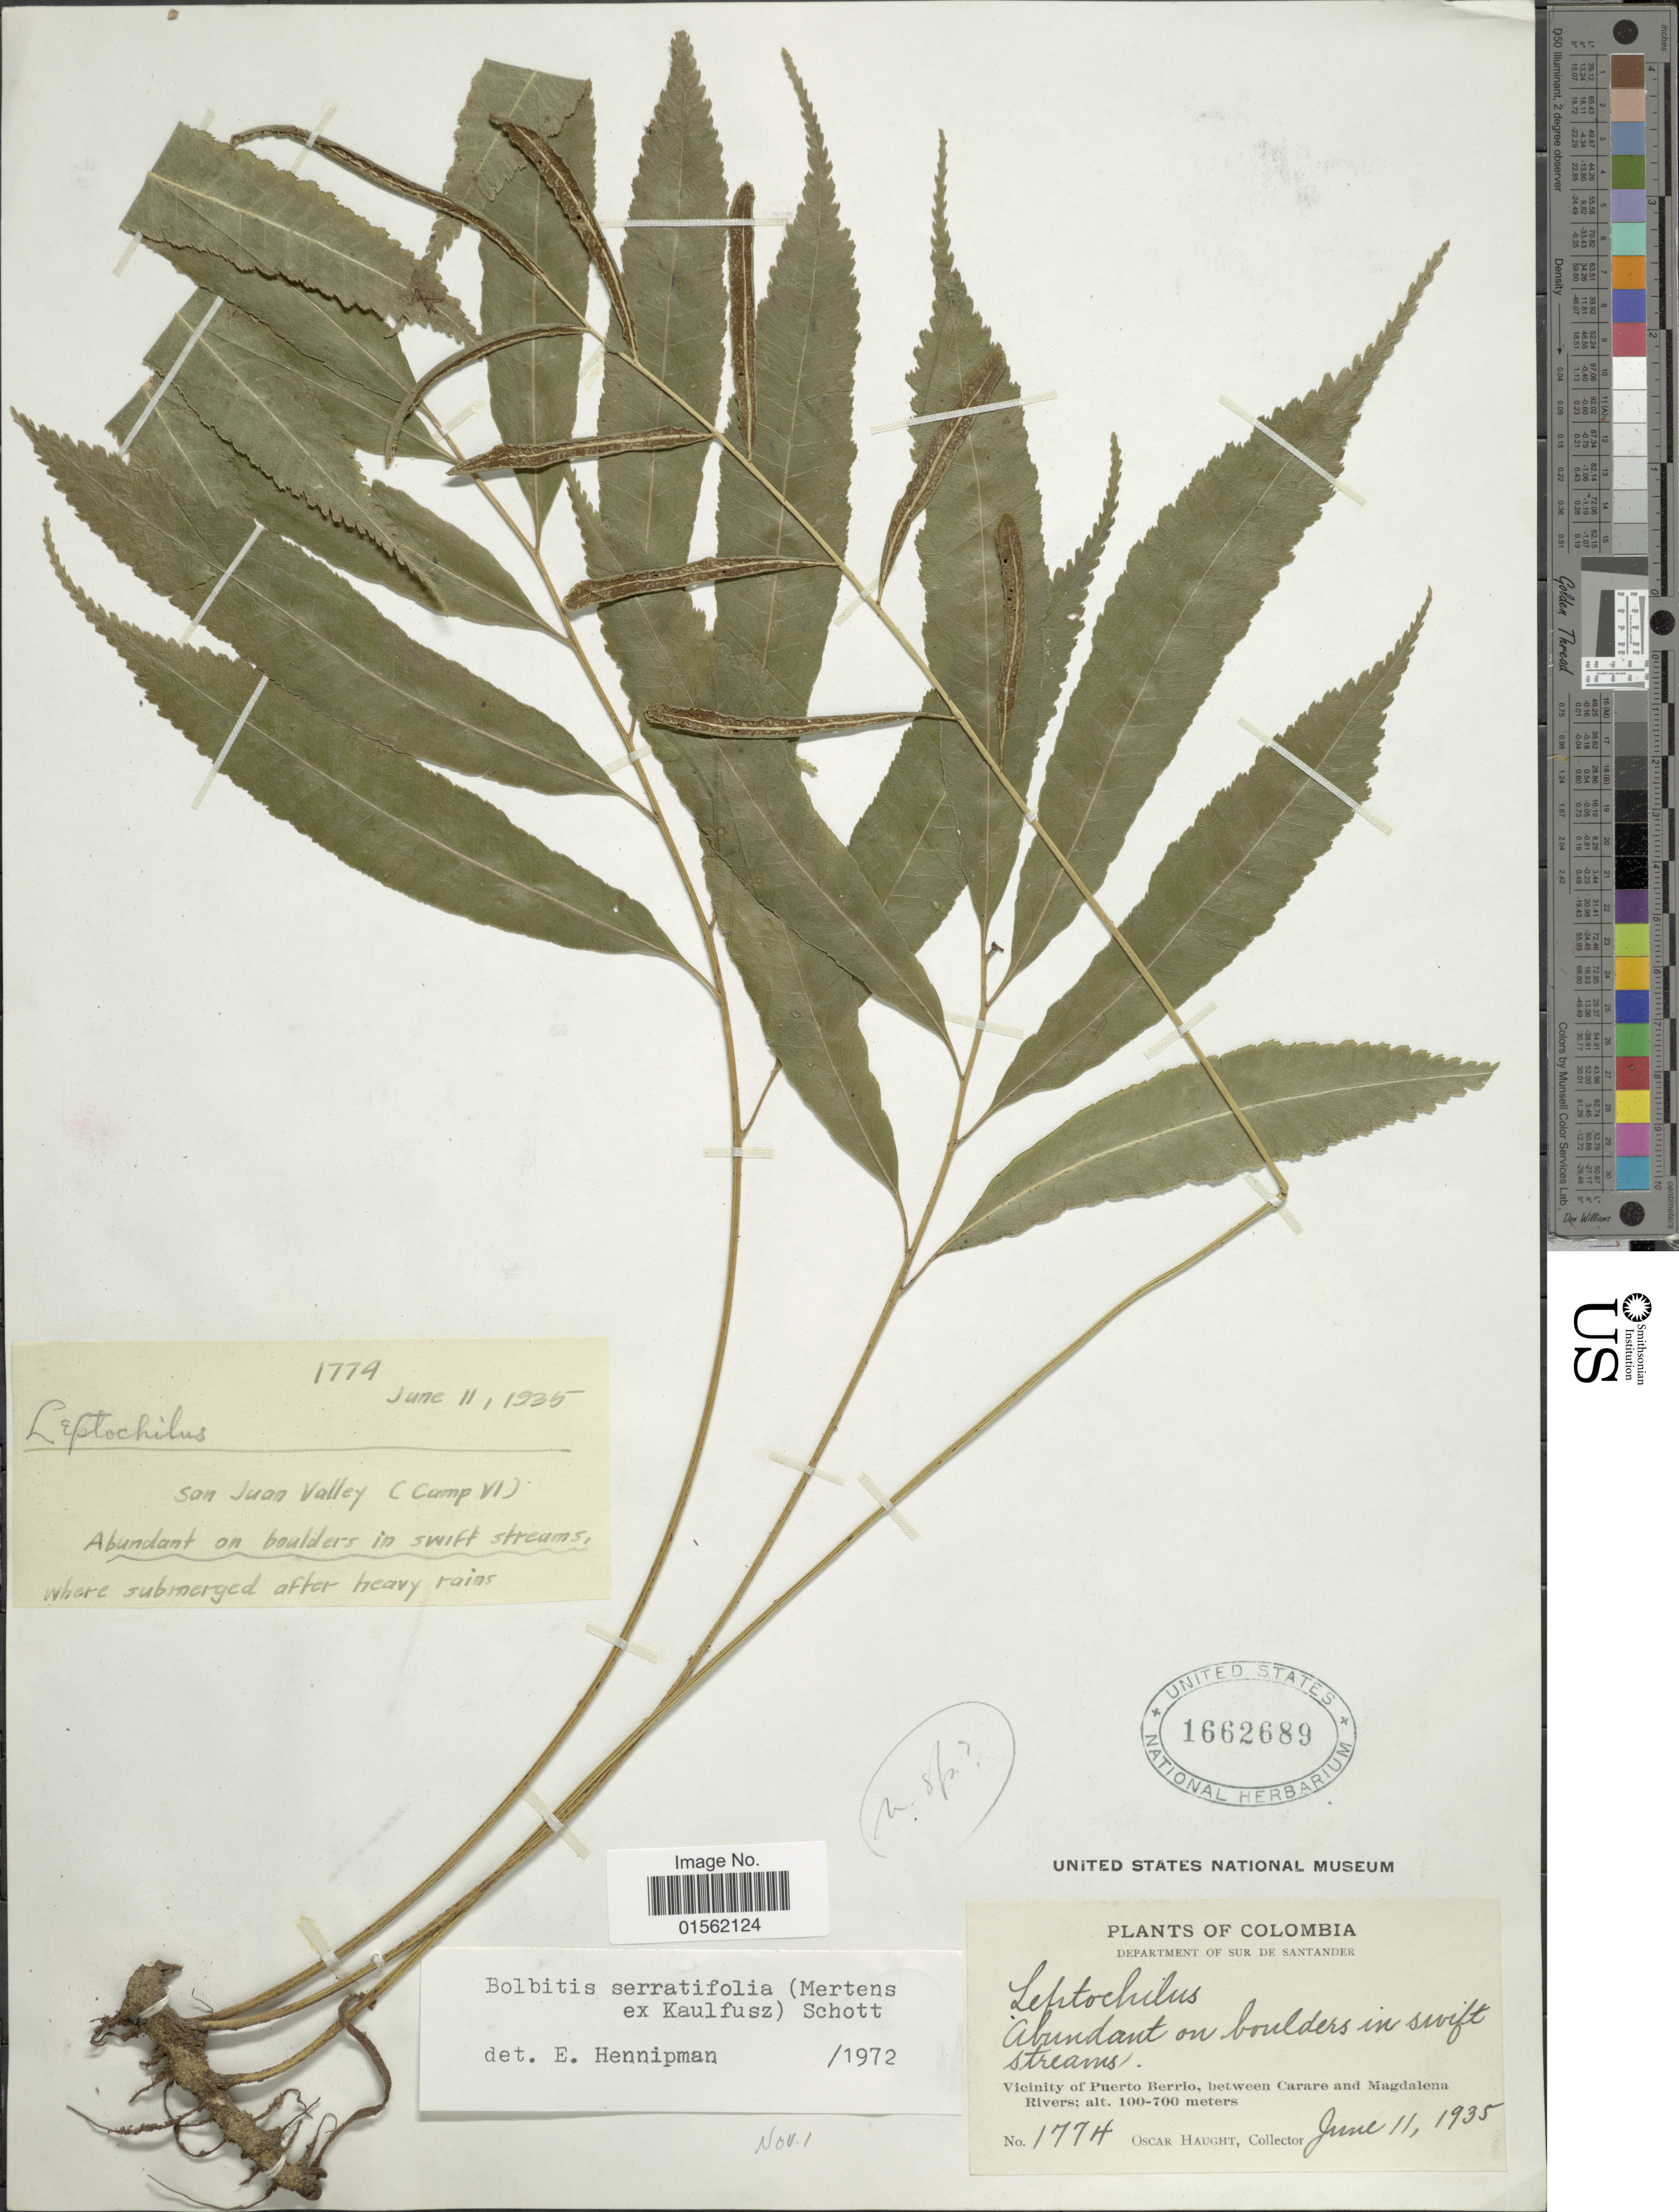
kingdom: Plantae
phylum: Tracheophyta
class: Polypodiopsida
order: Polypodiales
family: Dryopteridaceae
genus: Bolbitis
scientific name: Bolbitis serratifolia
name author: (Mert. ex Kaulf.) Schott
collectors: O. L. Haught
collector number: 1774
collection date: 1935-06-11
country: Colombia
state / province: Santander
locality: Colombia, Sur de Santander, vicinity of Puerto Berrio, between Carare and Magdalena Rivers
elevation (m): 100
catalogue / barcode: US 1662689